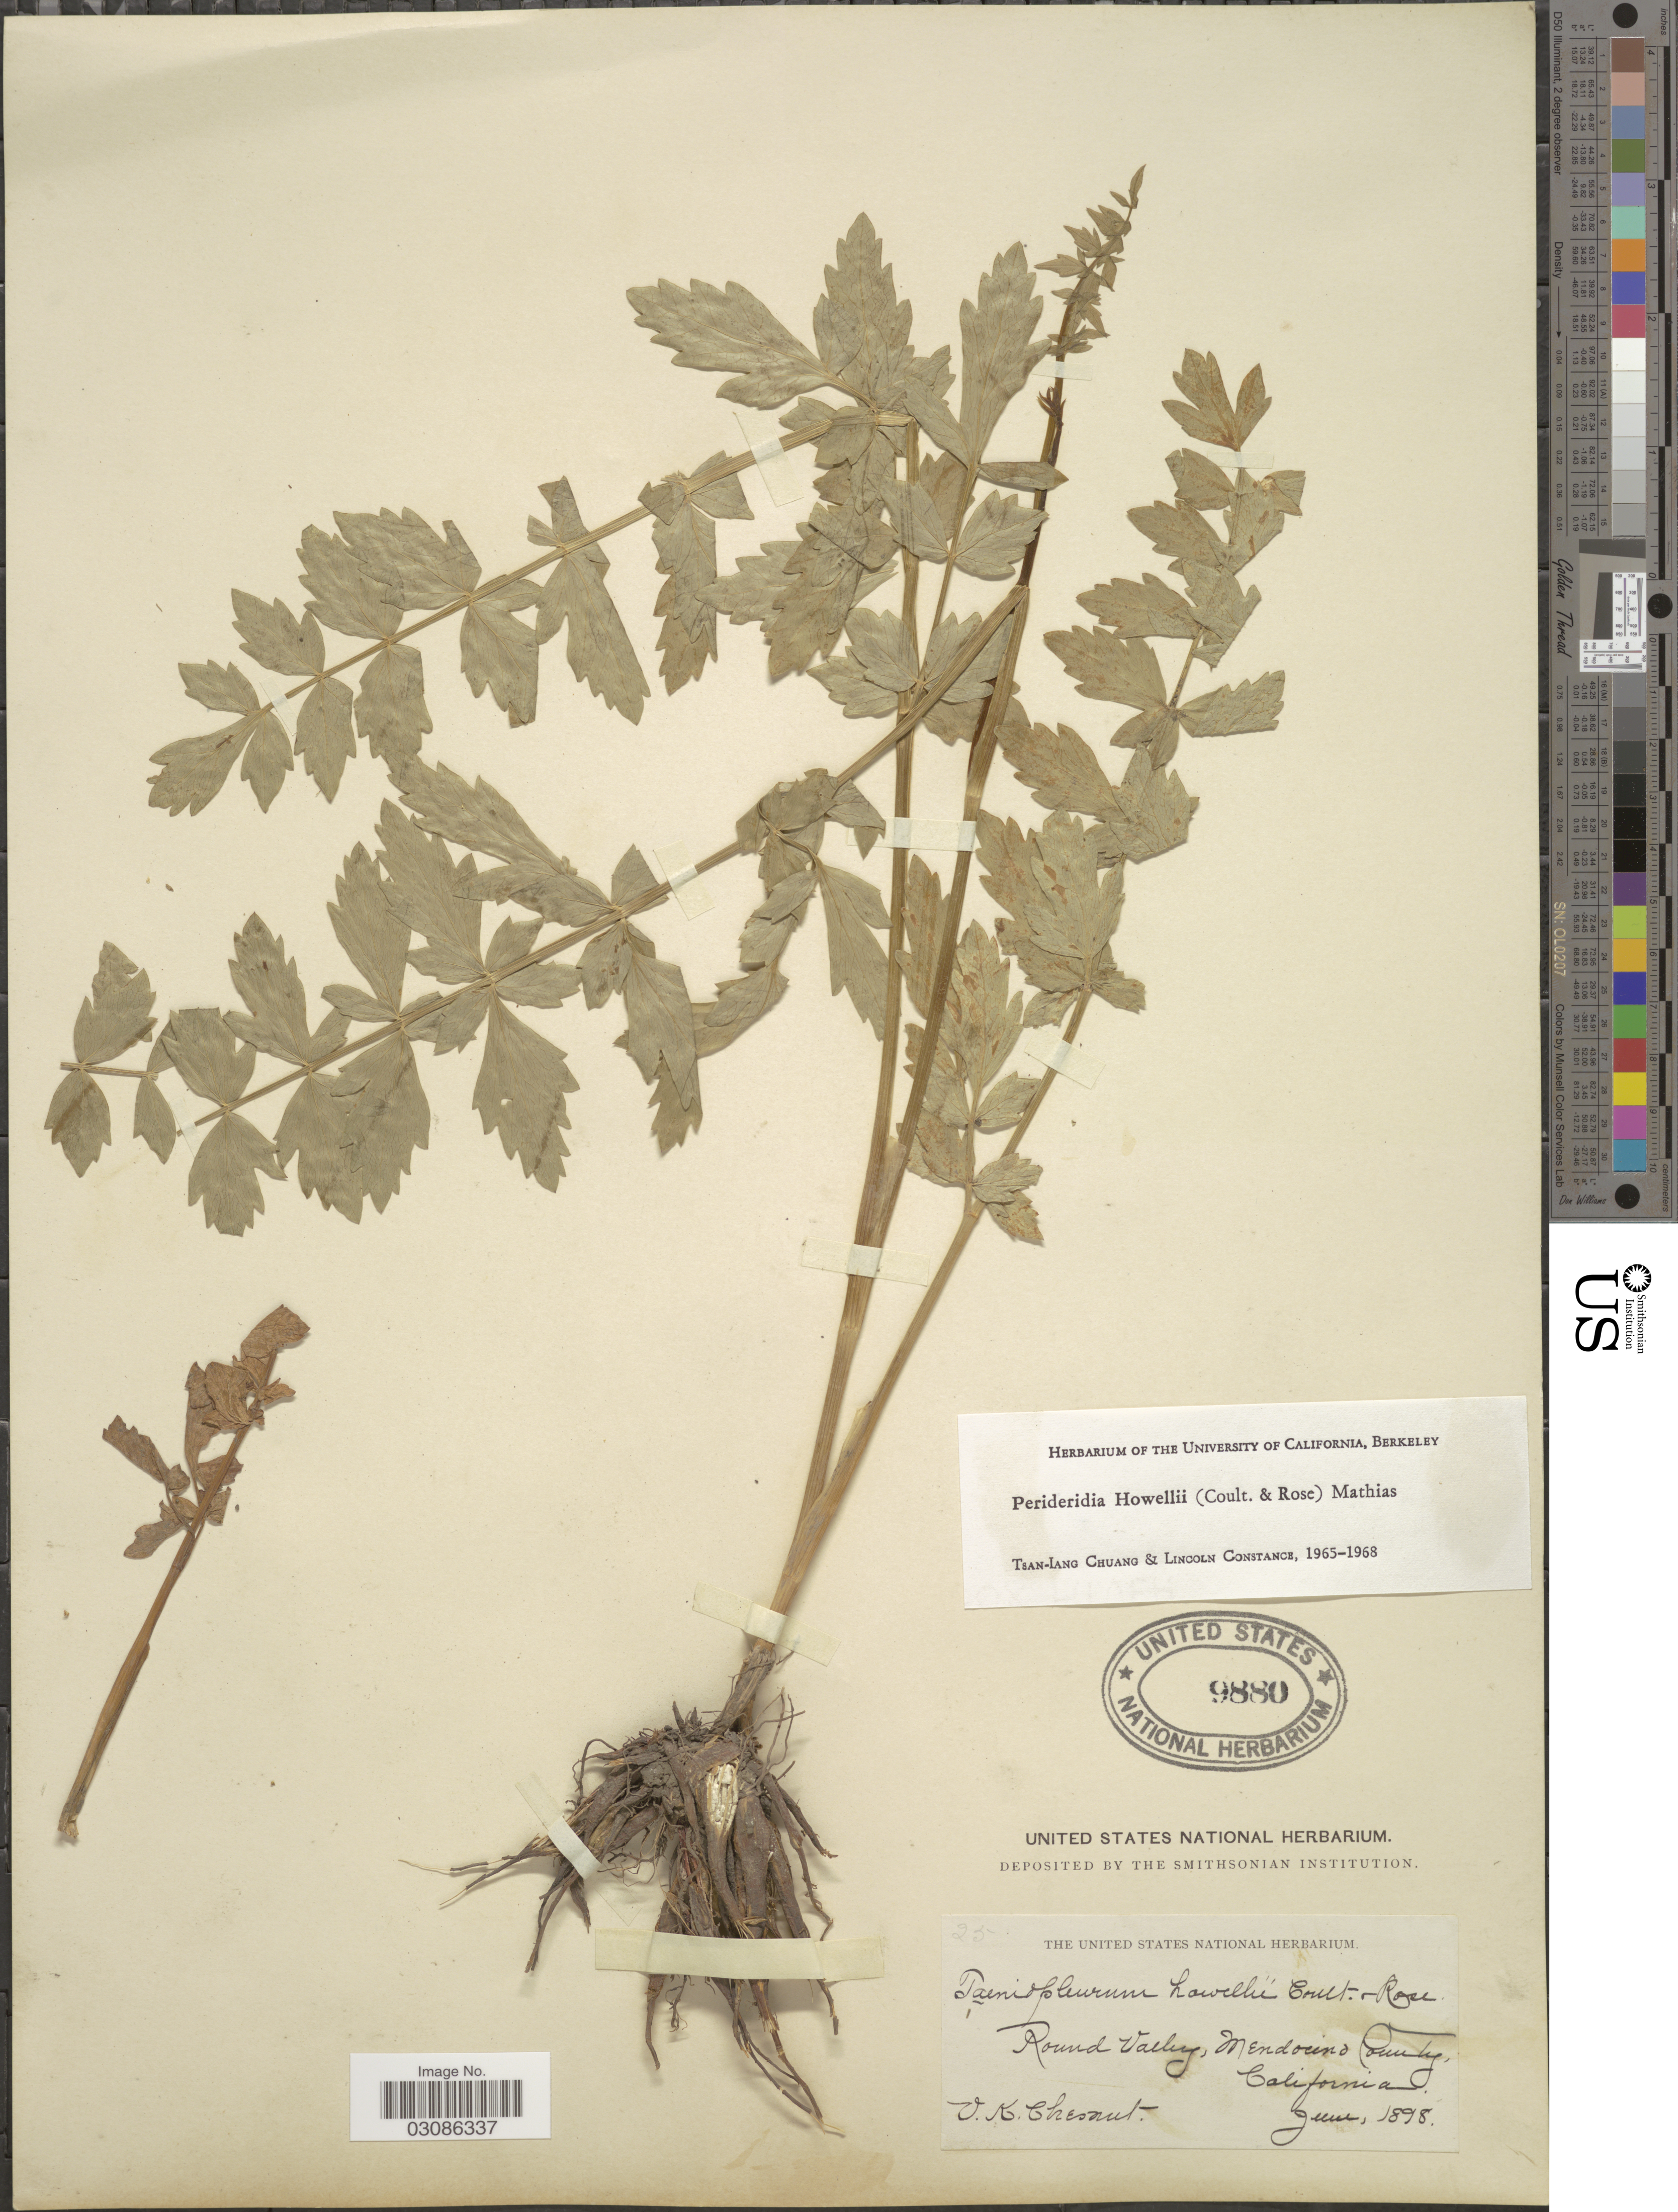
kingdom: Plantae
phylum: Tracheophyta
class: Magnoliopsida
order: Apiales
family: Apiaceae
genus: Perideridia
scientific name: Perideridia howellii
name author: (J.M. Coult. & Rose) Mathias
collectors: V. Chesnut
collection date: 1898-06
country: United States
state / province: California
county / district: Mendocino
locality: Round Valley, Mendocino County.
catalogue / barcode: US 9880